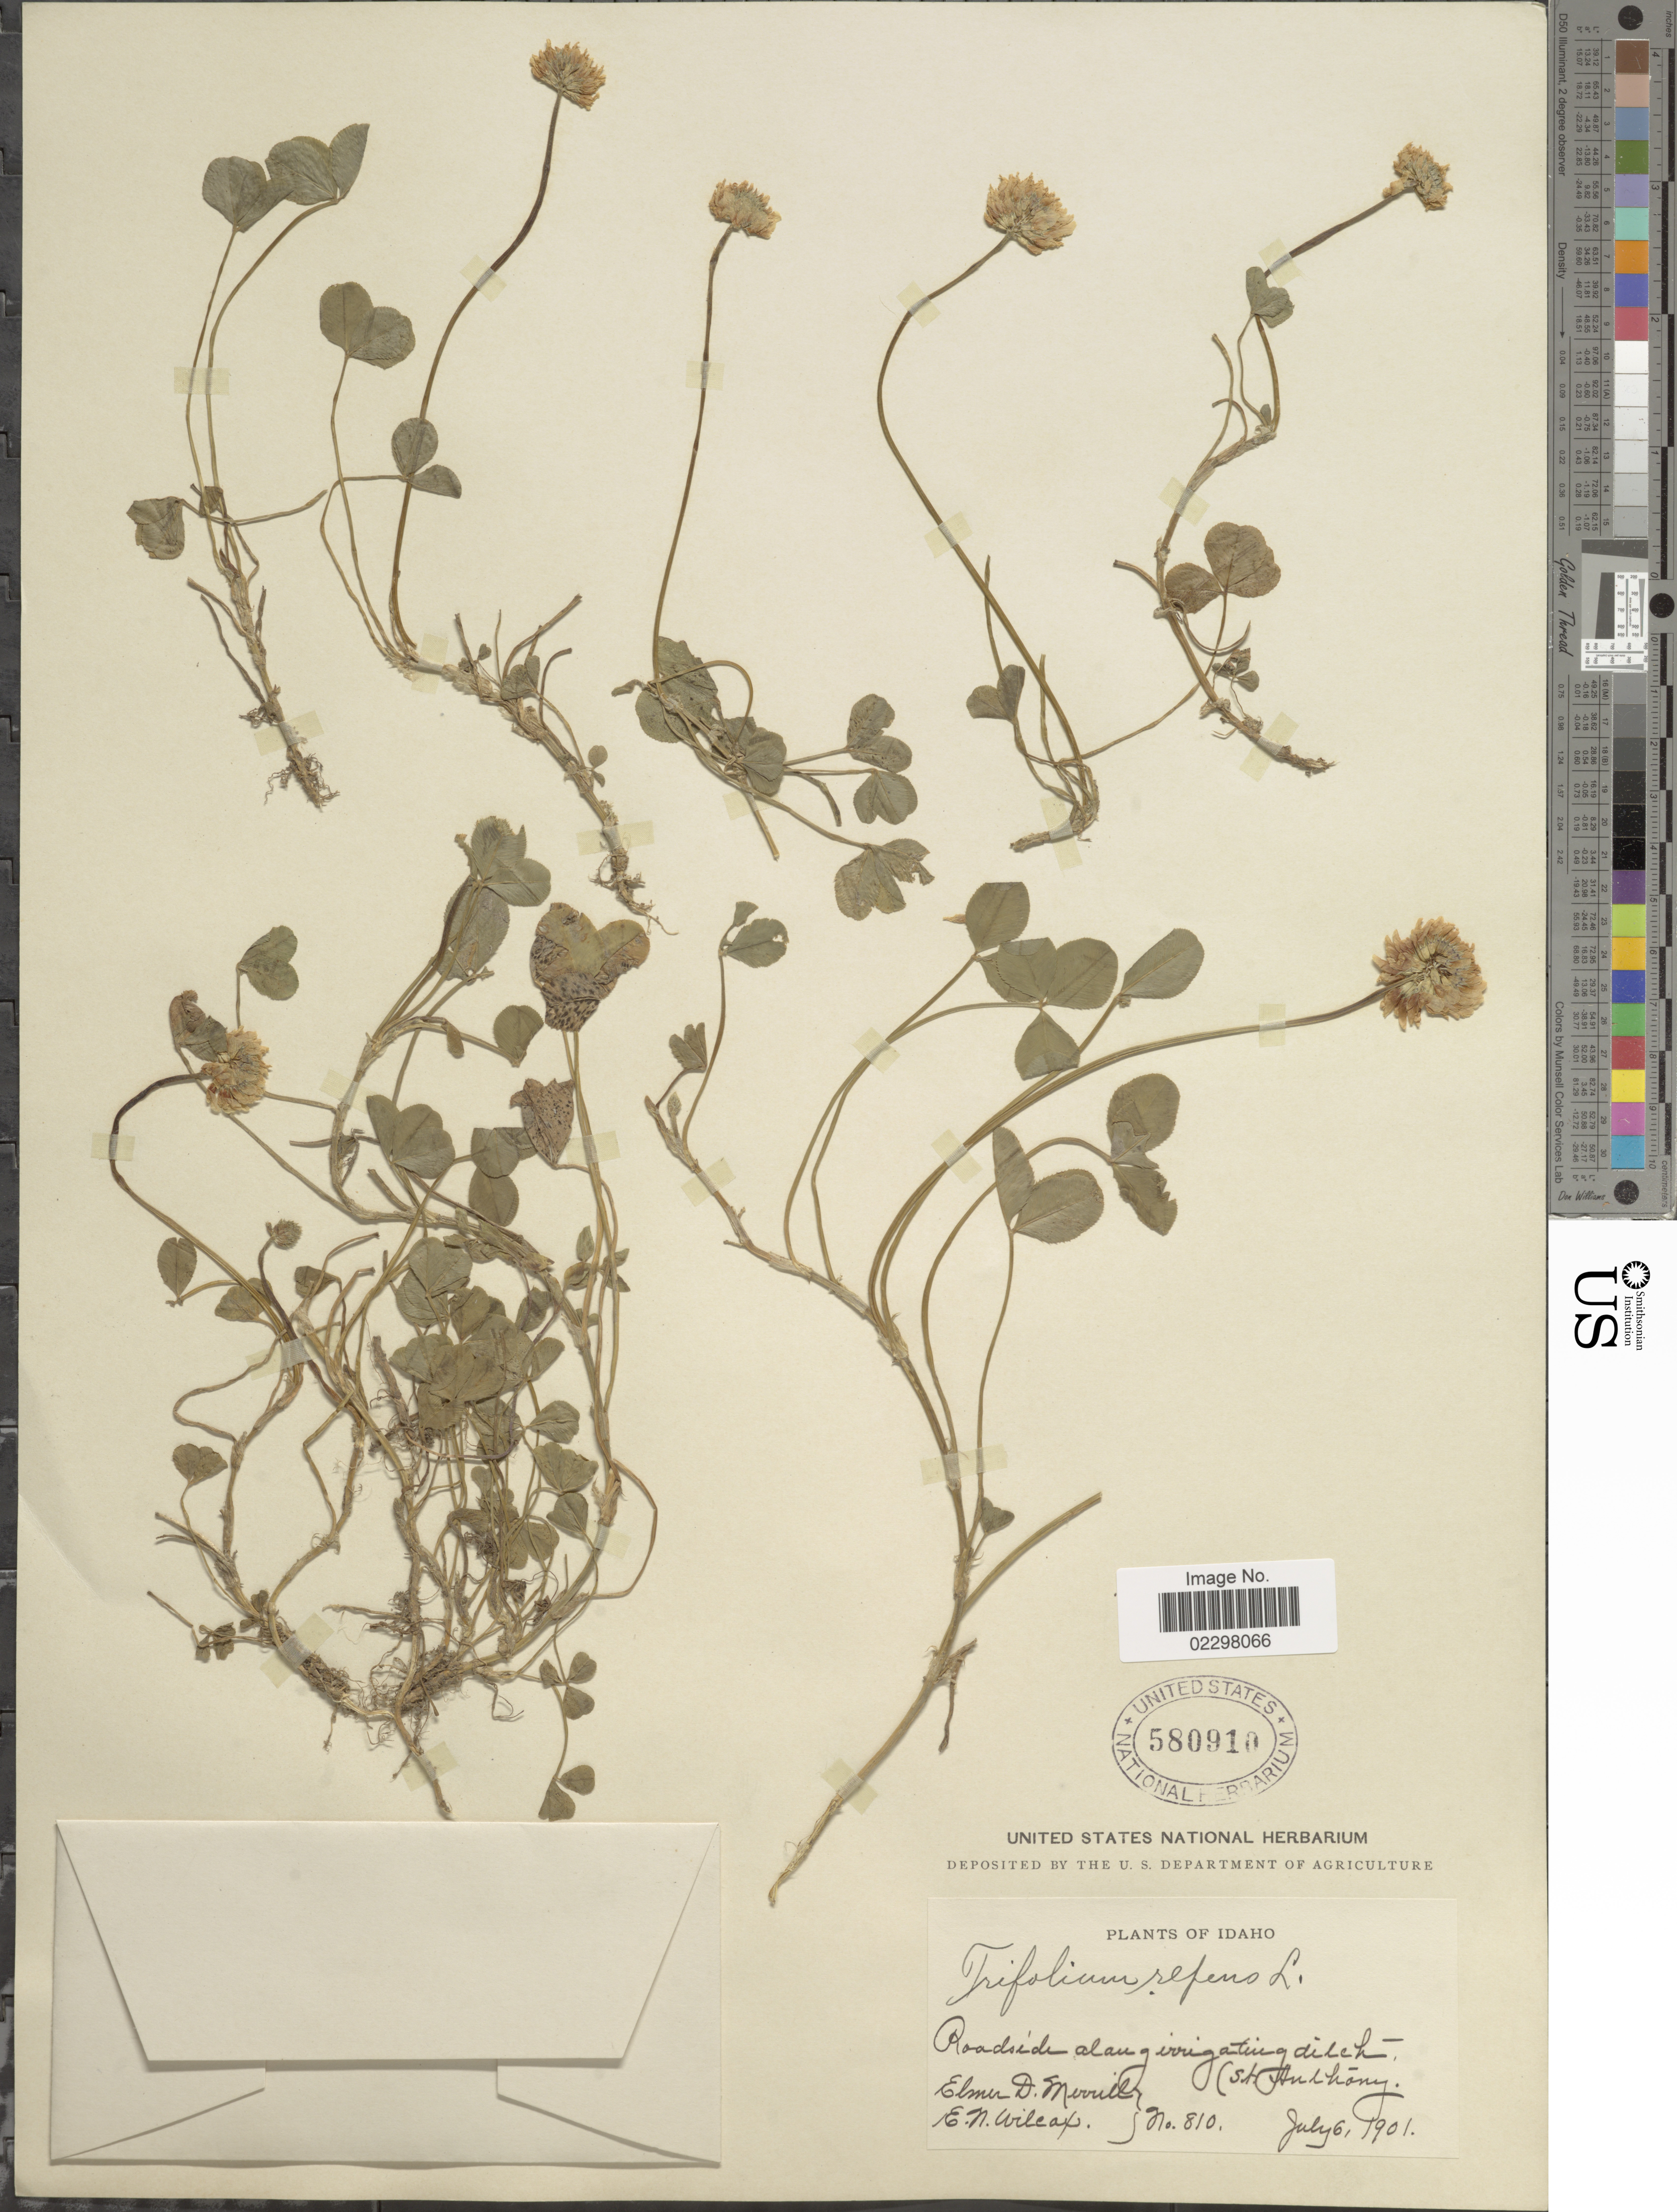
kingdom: Plantae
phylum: Tracheophyta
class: Magnoliopsida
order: Fabales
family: Fabaceae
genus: Trifolium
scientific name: Trifolium repens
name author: L.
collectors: E. D. Merrill & E. Wilcox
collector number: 810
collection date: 1901-07-06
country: United States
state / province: Idaho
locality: Roadside along irrigating ditch - St. Anthony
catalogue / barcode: US 580910